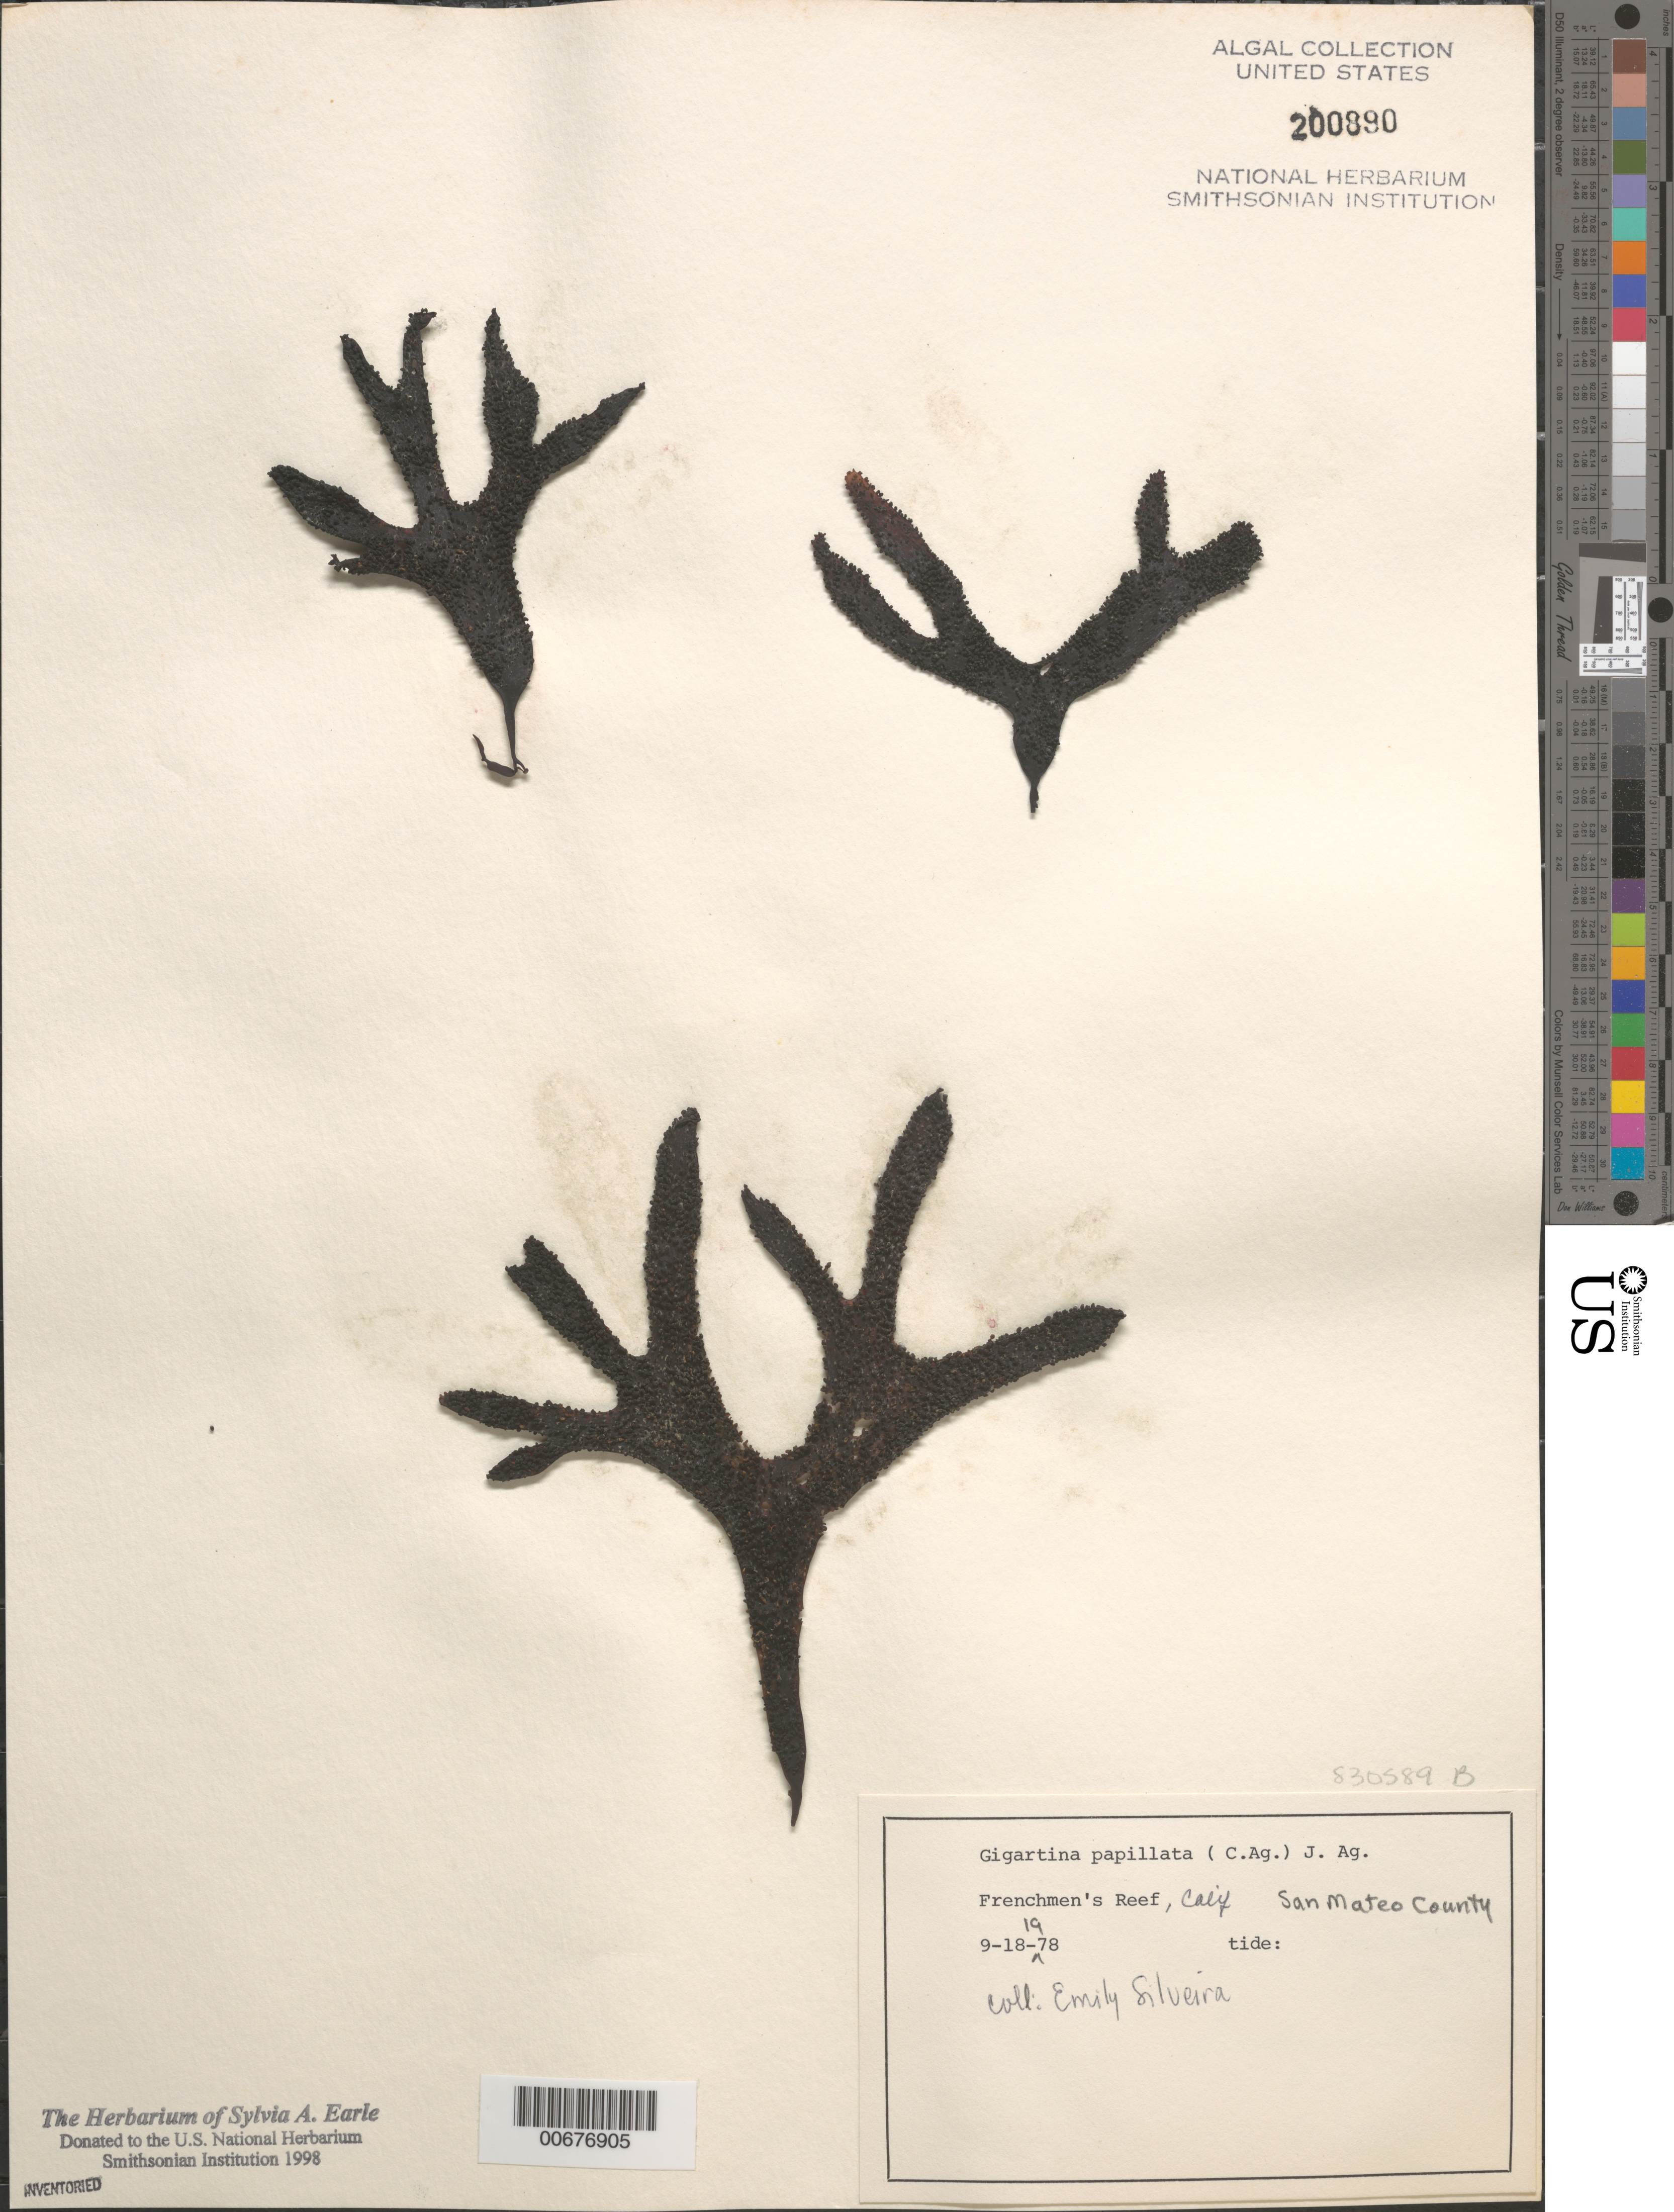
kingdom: Plantae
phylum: Rhodophyta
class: Florideophyceae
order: Gigartinales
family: Phyllophoraceae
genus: Mastocarpus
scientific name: Mastocarpus papillatus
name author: (C. Agardh) Kütz.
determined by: Algae name updating Project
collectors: E. A. Silveira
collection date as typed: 18 Sep 1978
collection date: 1978-09-18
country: United States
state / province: California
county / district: San Mateo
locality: Frenchmans Reef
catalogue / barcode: US 200890